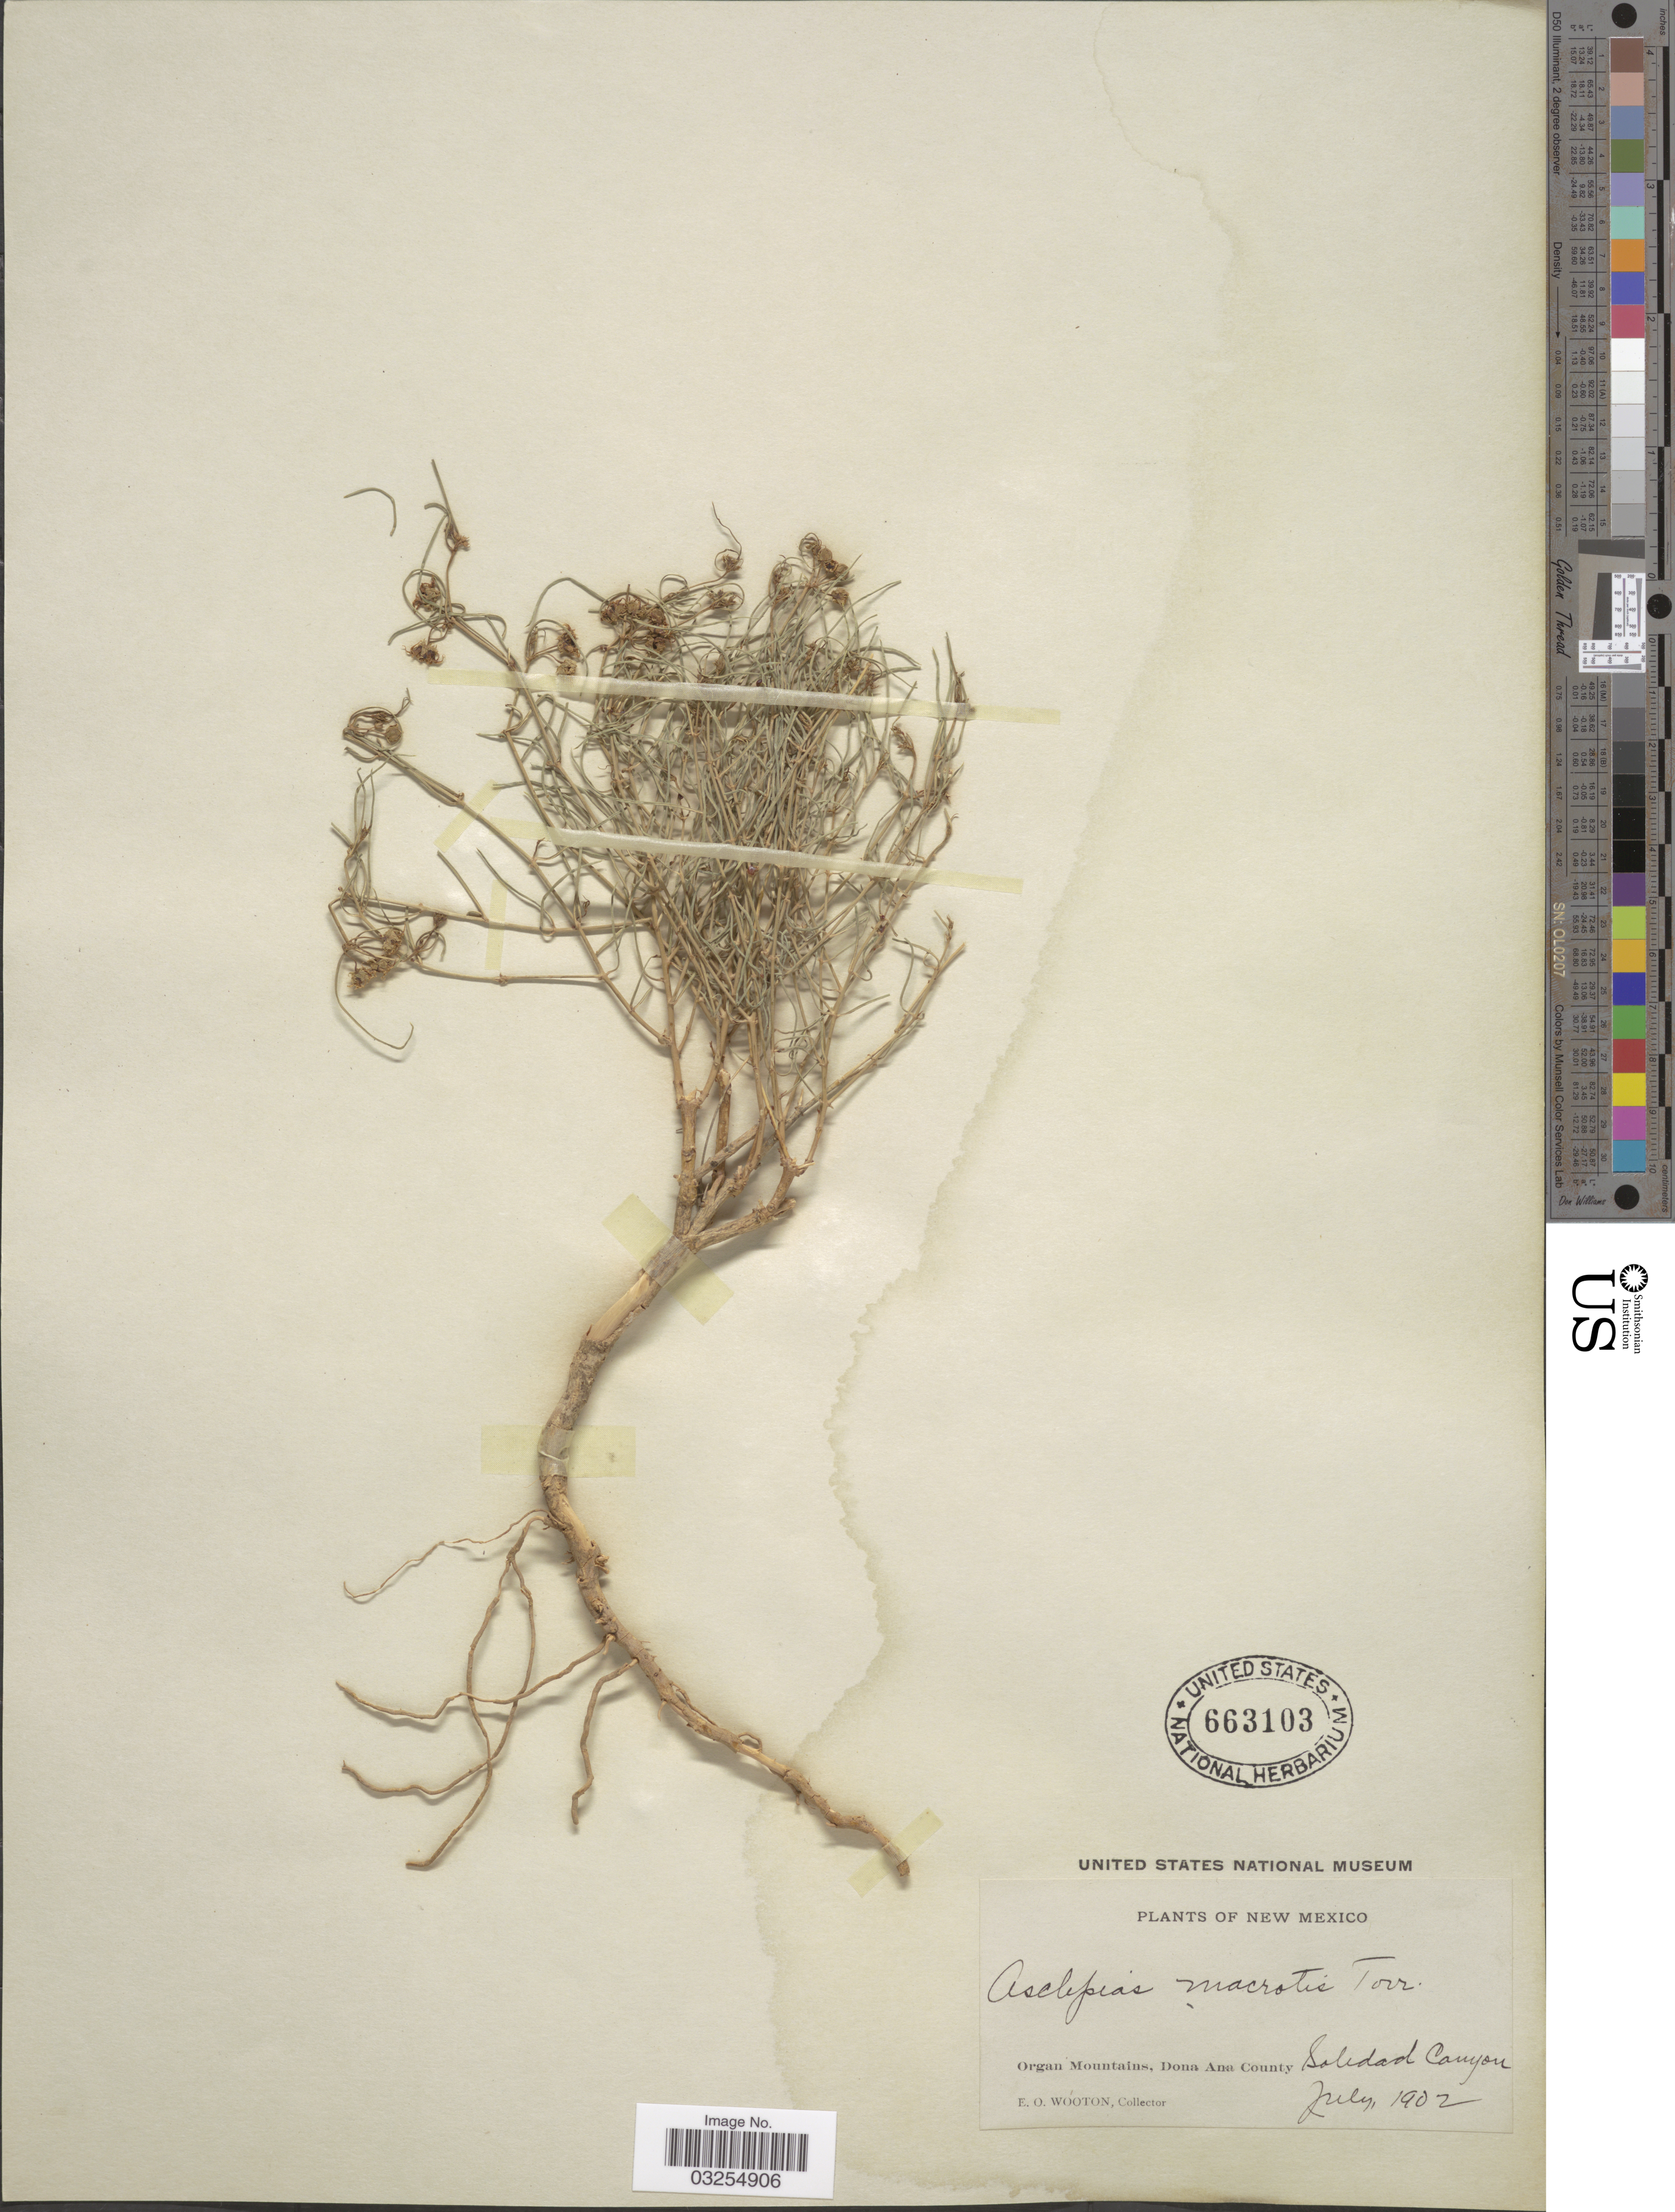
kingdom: Plantae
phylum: Tracheophyta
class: Magnoliopsida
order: Gentianales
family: Apocynaceae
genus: Asclepias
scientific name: Asclepias macrotis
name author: Torr.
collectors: E. O. Wooton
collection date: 1902-07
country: United States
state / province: New Mexico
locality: Organ Mountains, Dona Ana County. Solidad Canyon.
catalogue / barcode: US 663103